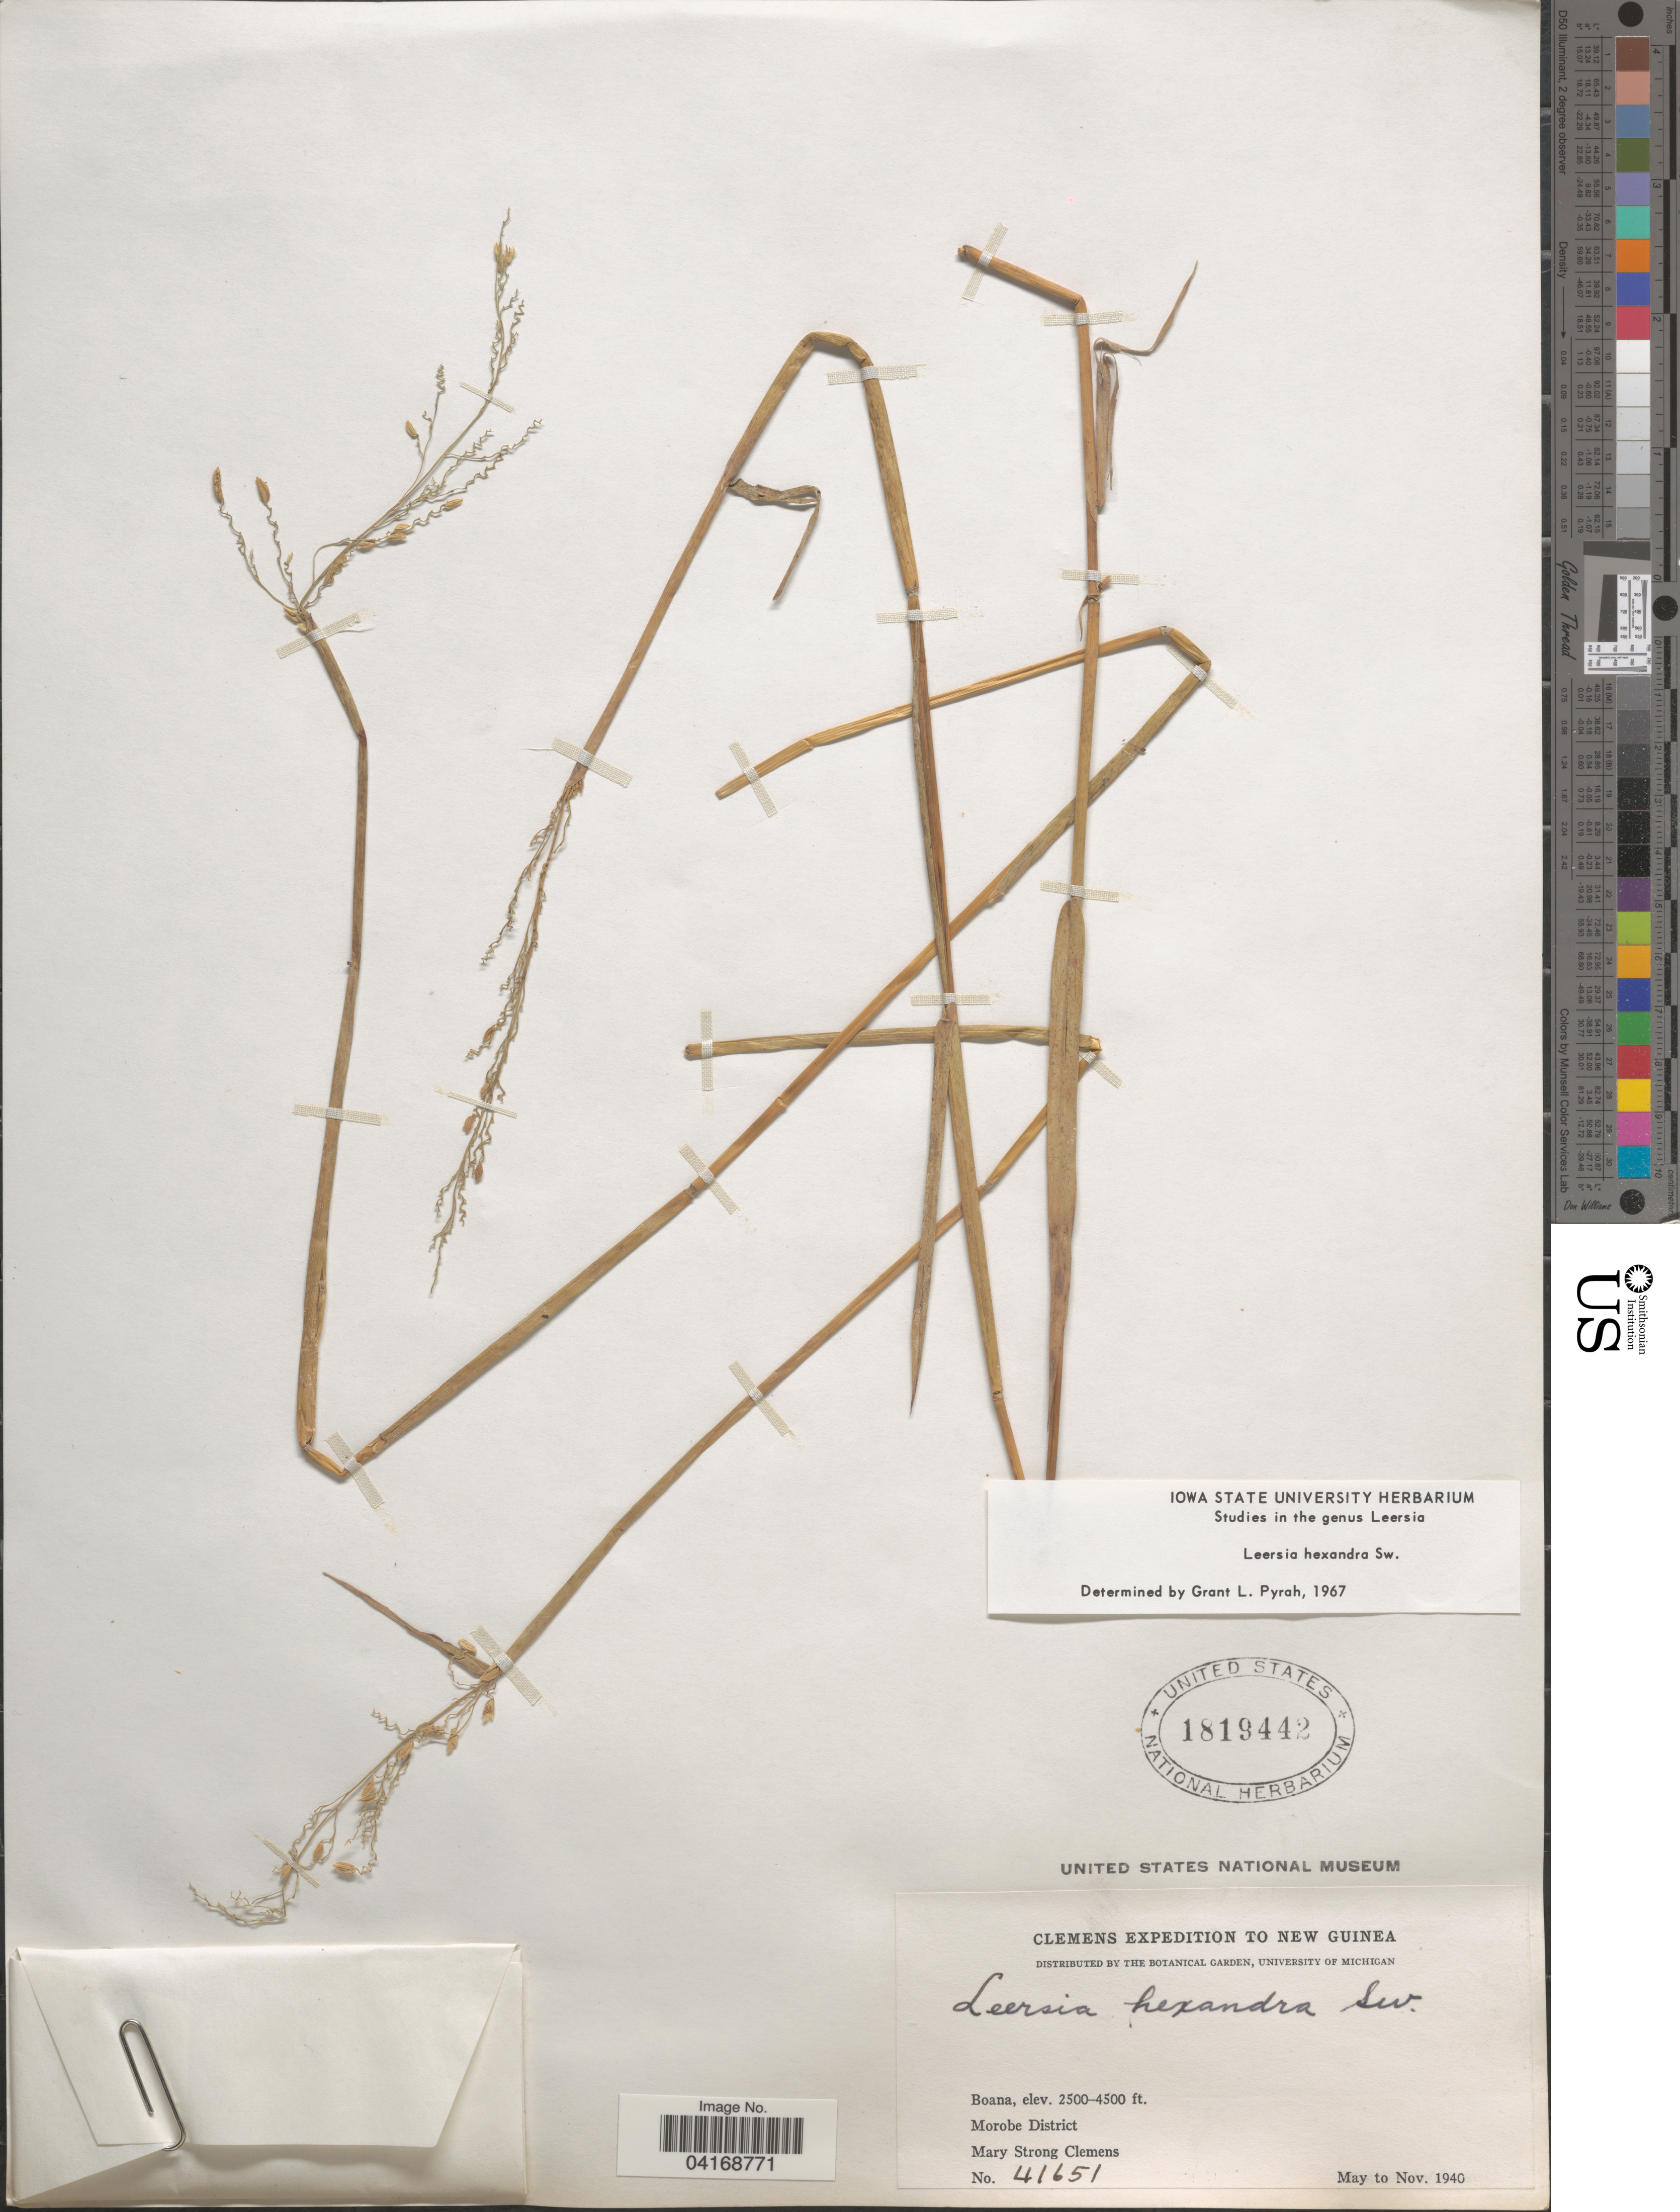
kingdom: Plantae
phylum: Tracheophyta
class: Liliopsida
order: Poales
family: Poaceae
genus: Leersia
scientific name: Leersia hexandra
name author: Sw.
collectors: M. S. Clemens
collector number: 41651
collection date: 1940-05/1940-11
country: Papua New Guinea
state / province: Morobe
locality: Clemens Expedition to New Guinea. Boana. Morobe District.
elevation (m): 762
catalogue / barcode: US 1819442